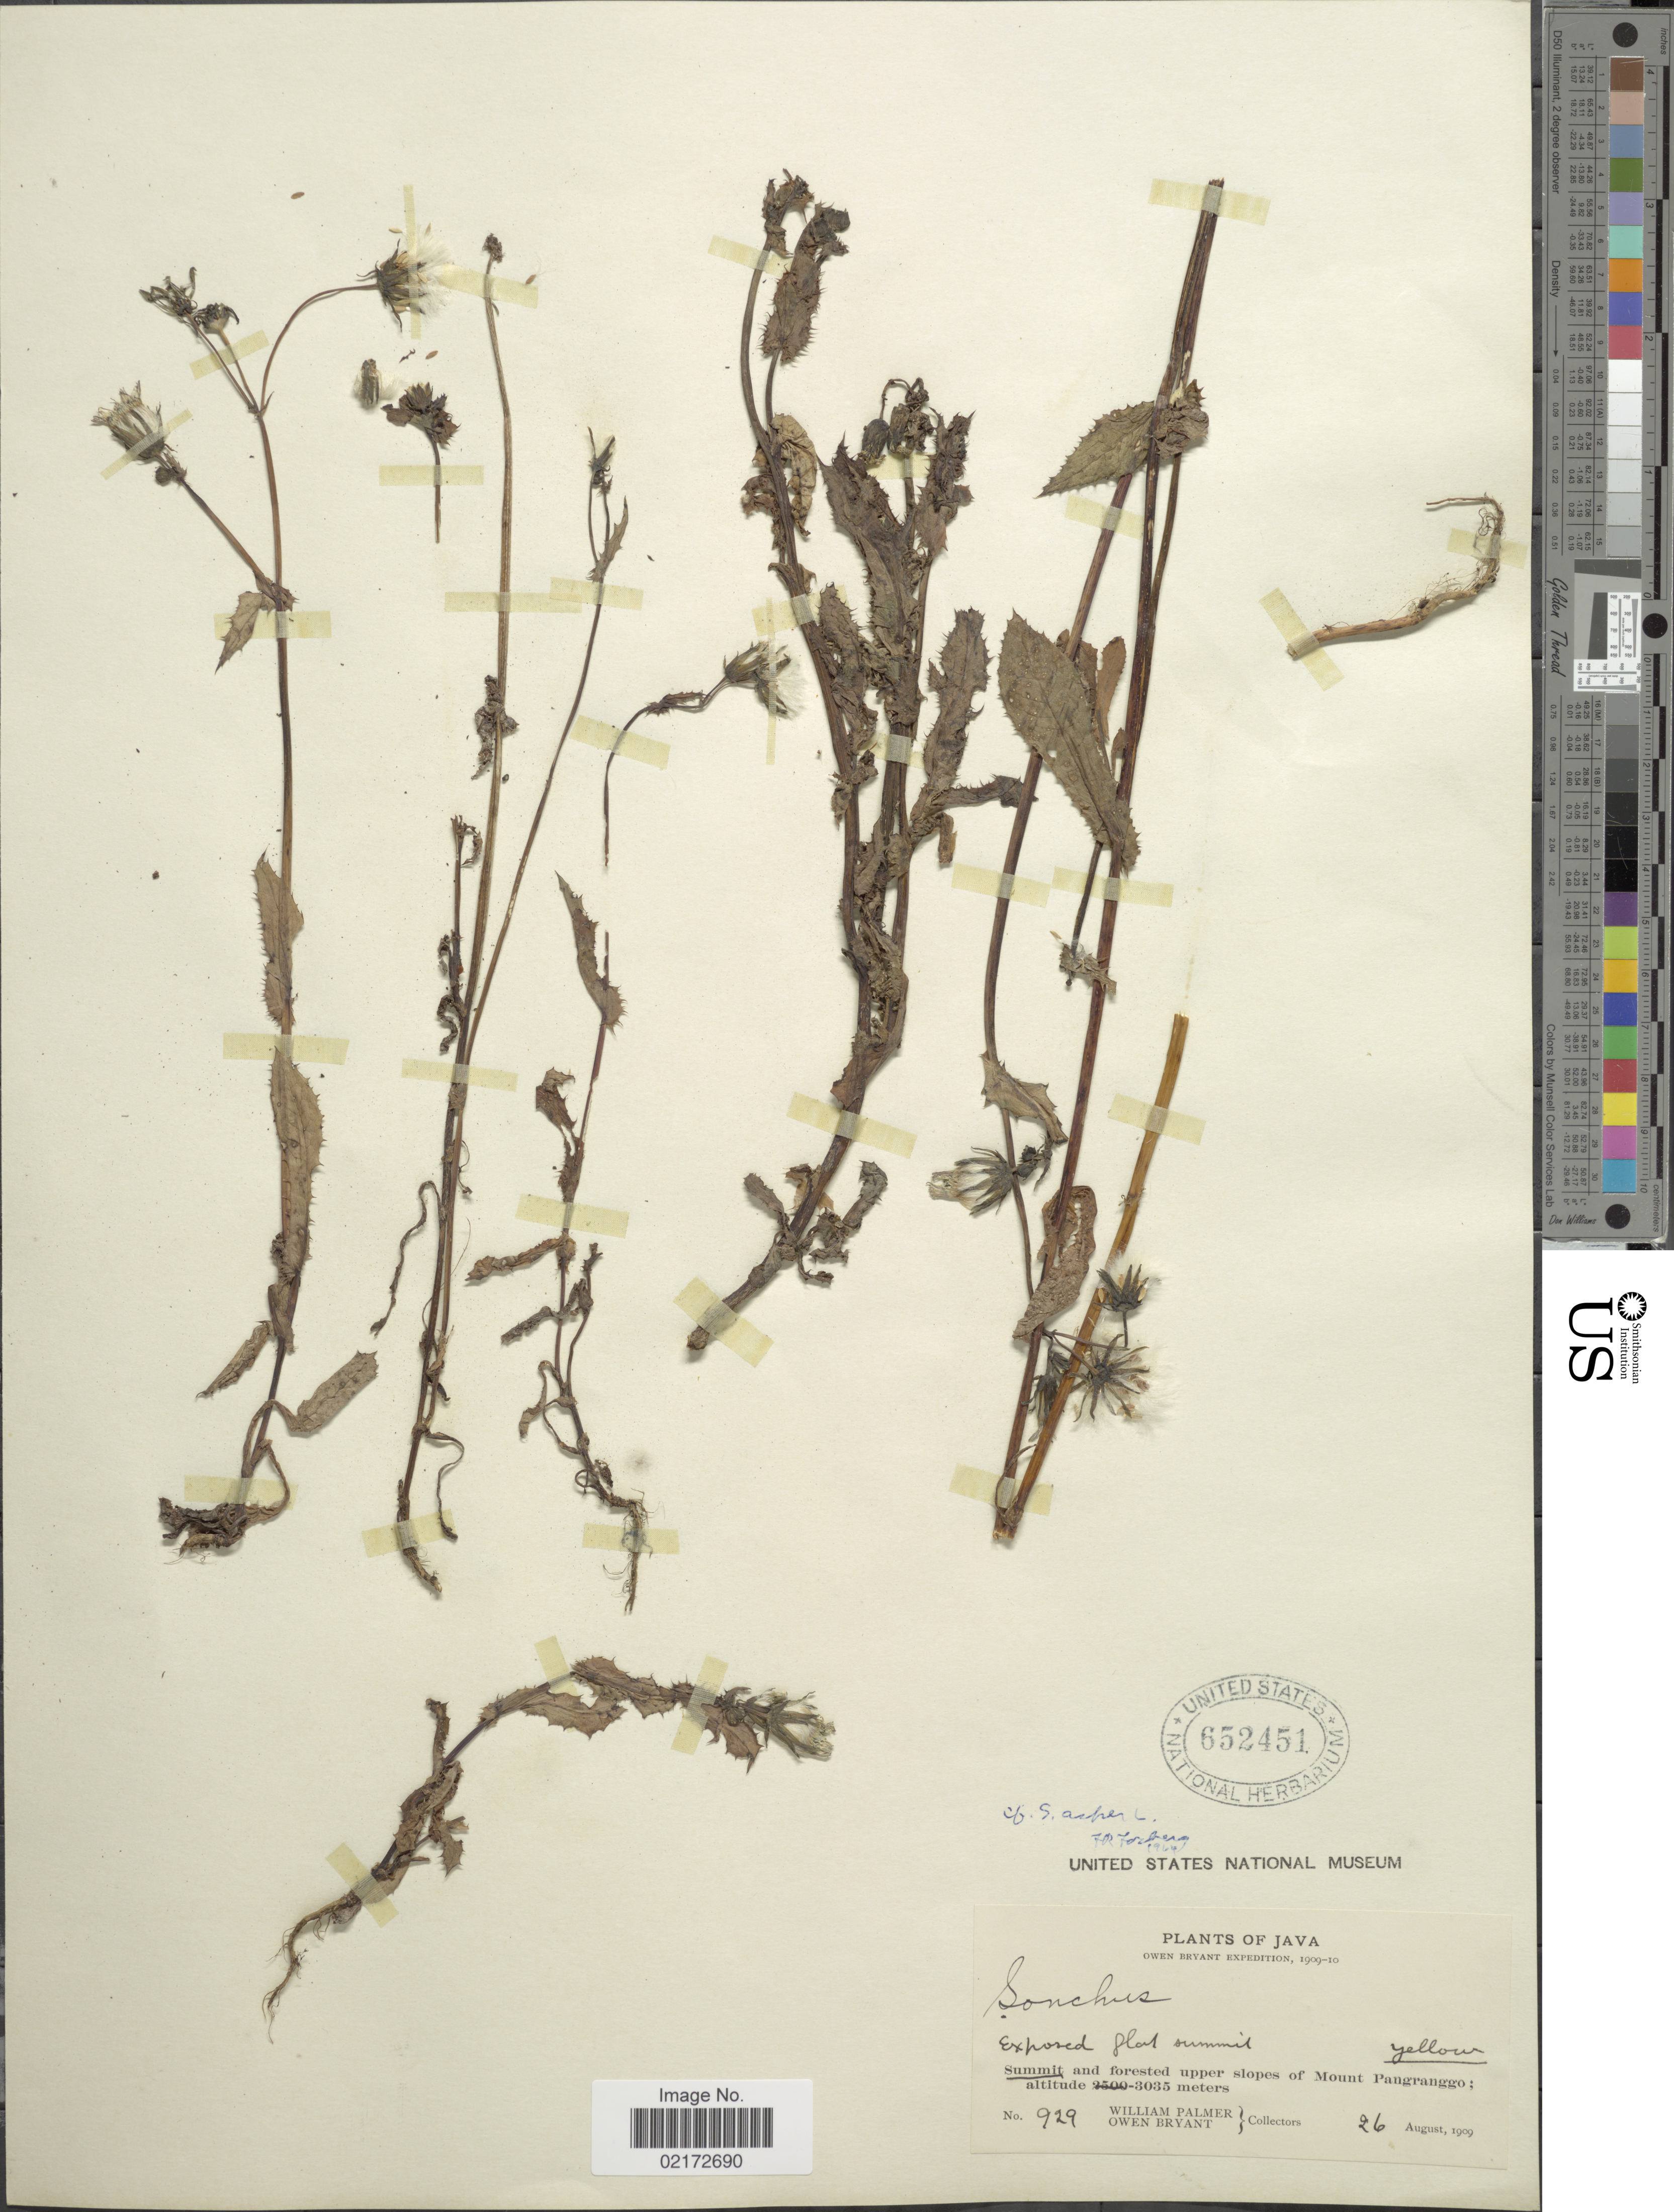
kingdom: Plantae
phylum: Tracheophyta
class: Magnoliopsida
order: Asterales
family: Asteraceae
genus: Sonchus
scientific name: Sonchus asper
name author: (L.) Hill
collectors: W. Palmer & O. Bryant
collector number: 929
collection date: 1909-08-26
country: Indonesia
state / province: Java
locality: Exposed flat summit. Summit and forested upper slopes of Mount Pangranggo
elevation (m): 3035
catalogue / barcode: US 652451